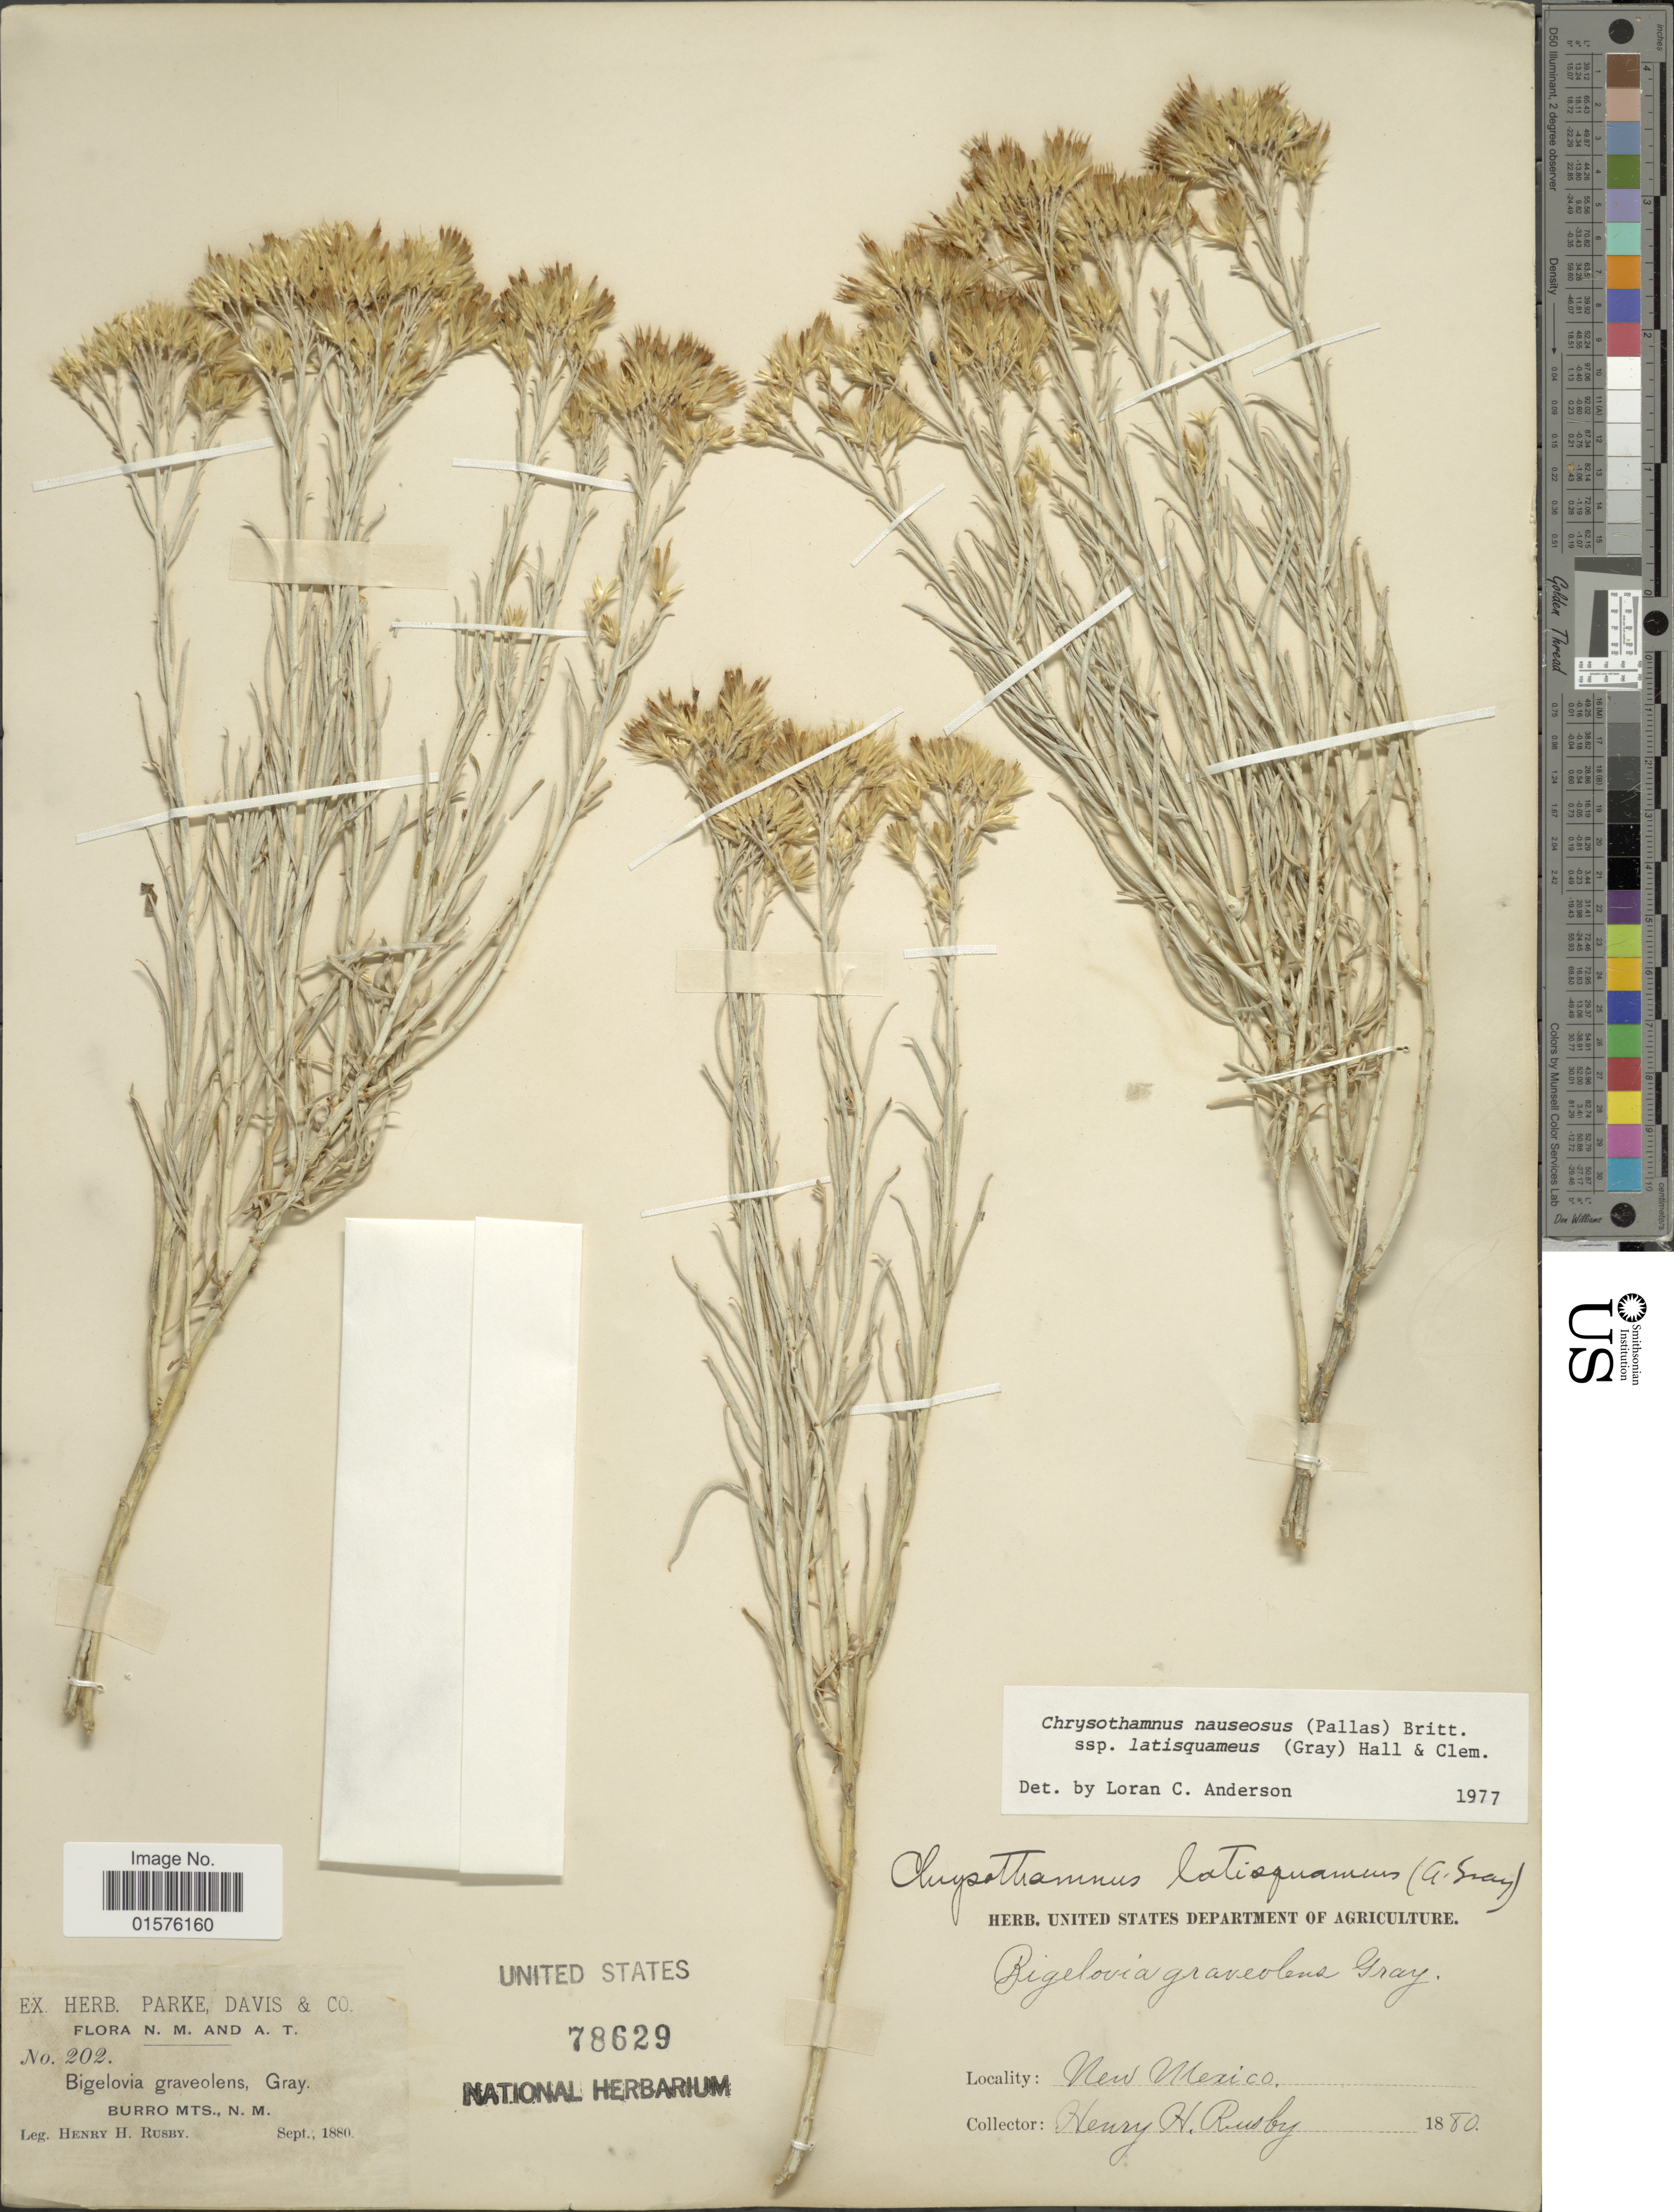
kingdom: Plantae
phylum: Tracheophyta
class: Magnoliopsida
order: Asterales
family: Asteraceae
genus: Ericameria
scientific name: Ericameria nauseosa var. latisquamea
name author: (A. Gray) G.L. Nesom & G.I. Baird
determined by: Urbatsch, Lowell E., Curator (LSU), Louisiana State University (UNITED STATES)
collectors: H. H. Rusby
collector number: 202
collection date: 1880-09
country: United States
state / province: New Mexico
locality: Burro Mts.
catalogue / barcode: US 78629